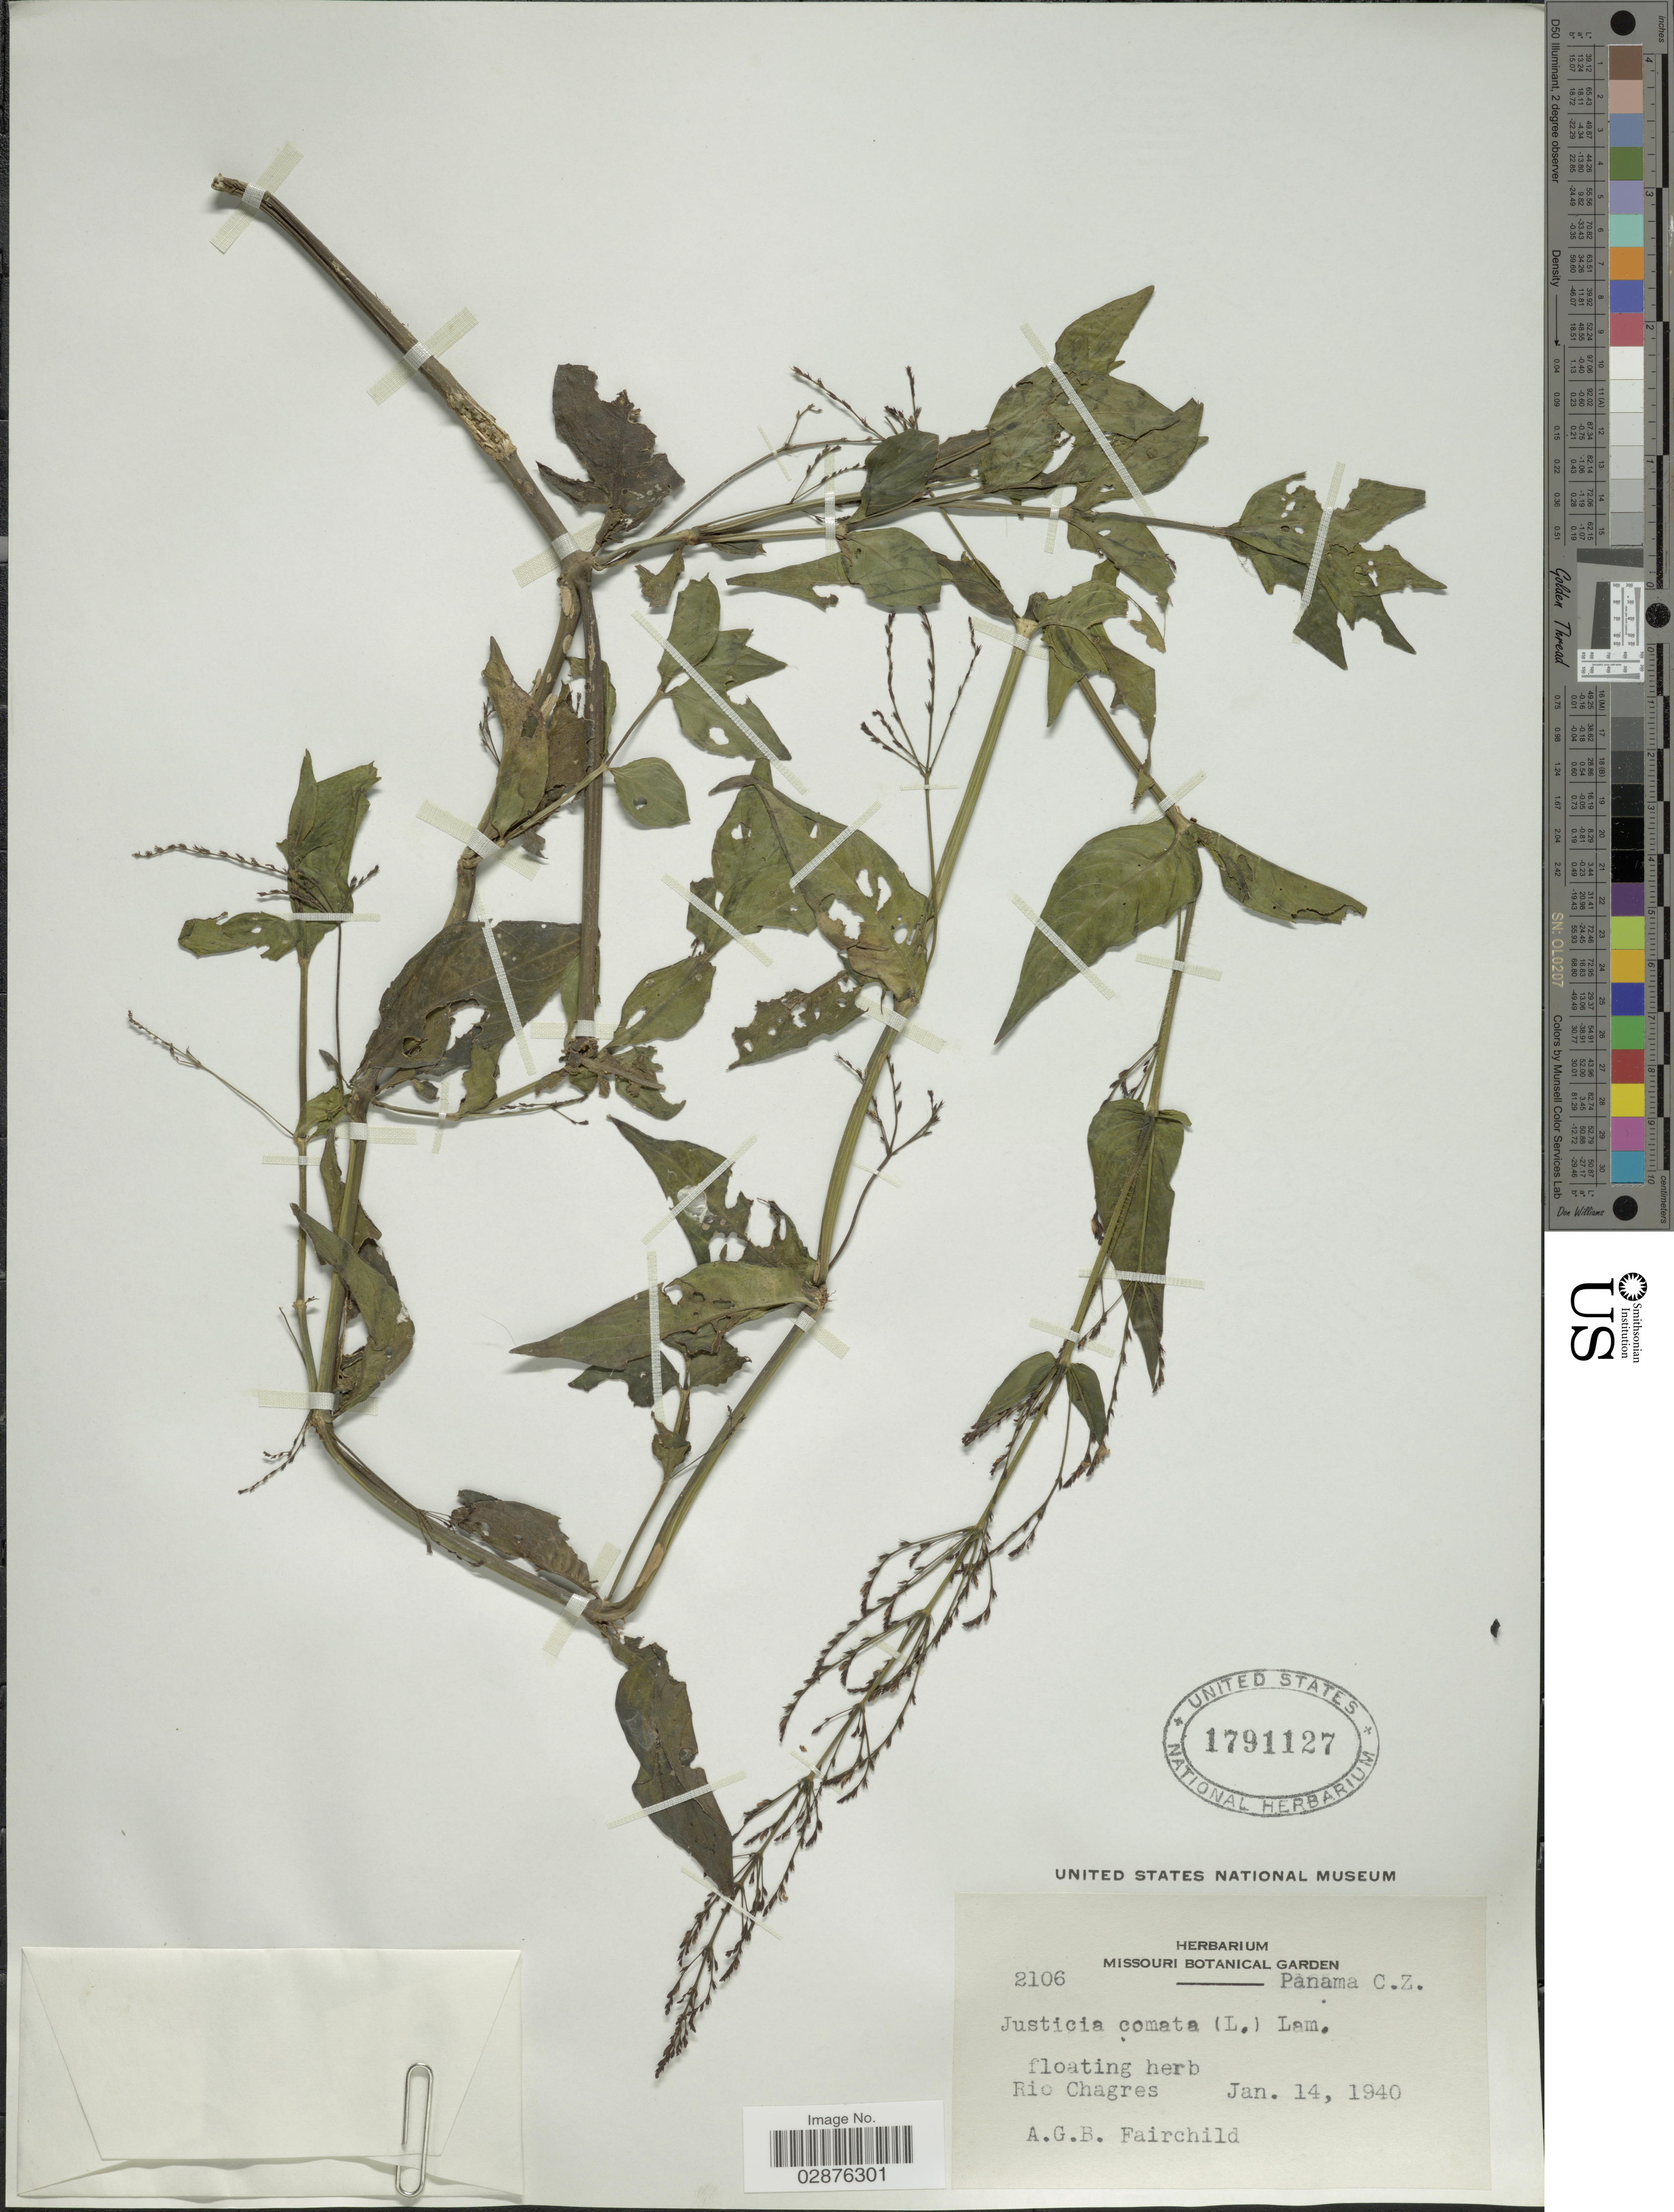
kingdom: Plantae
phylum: Tracheophyta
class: Magnoliopsida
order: Lamiales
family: Acanthaceae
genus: Justicia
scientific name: Justicia comata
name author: (L.) Lam.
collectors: A. Fairchild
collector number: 2106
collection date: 1940-01-14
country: Panama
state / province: Colón / Panamá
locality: C.Z., Rio Chagres.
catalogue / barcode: US 1791127